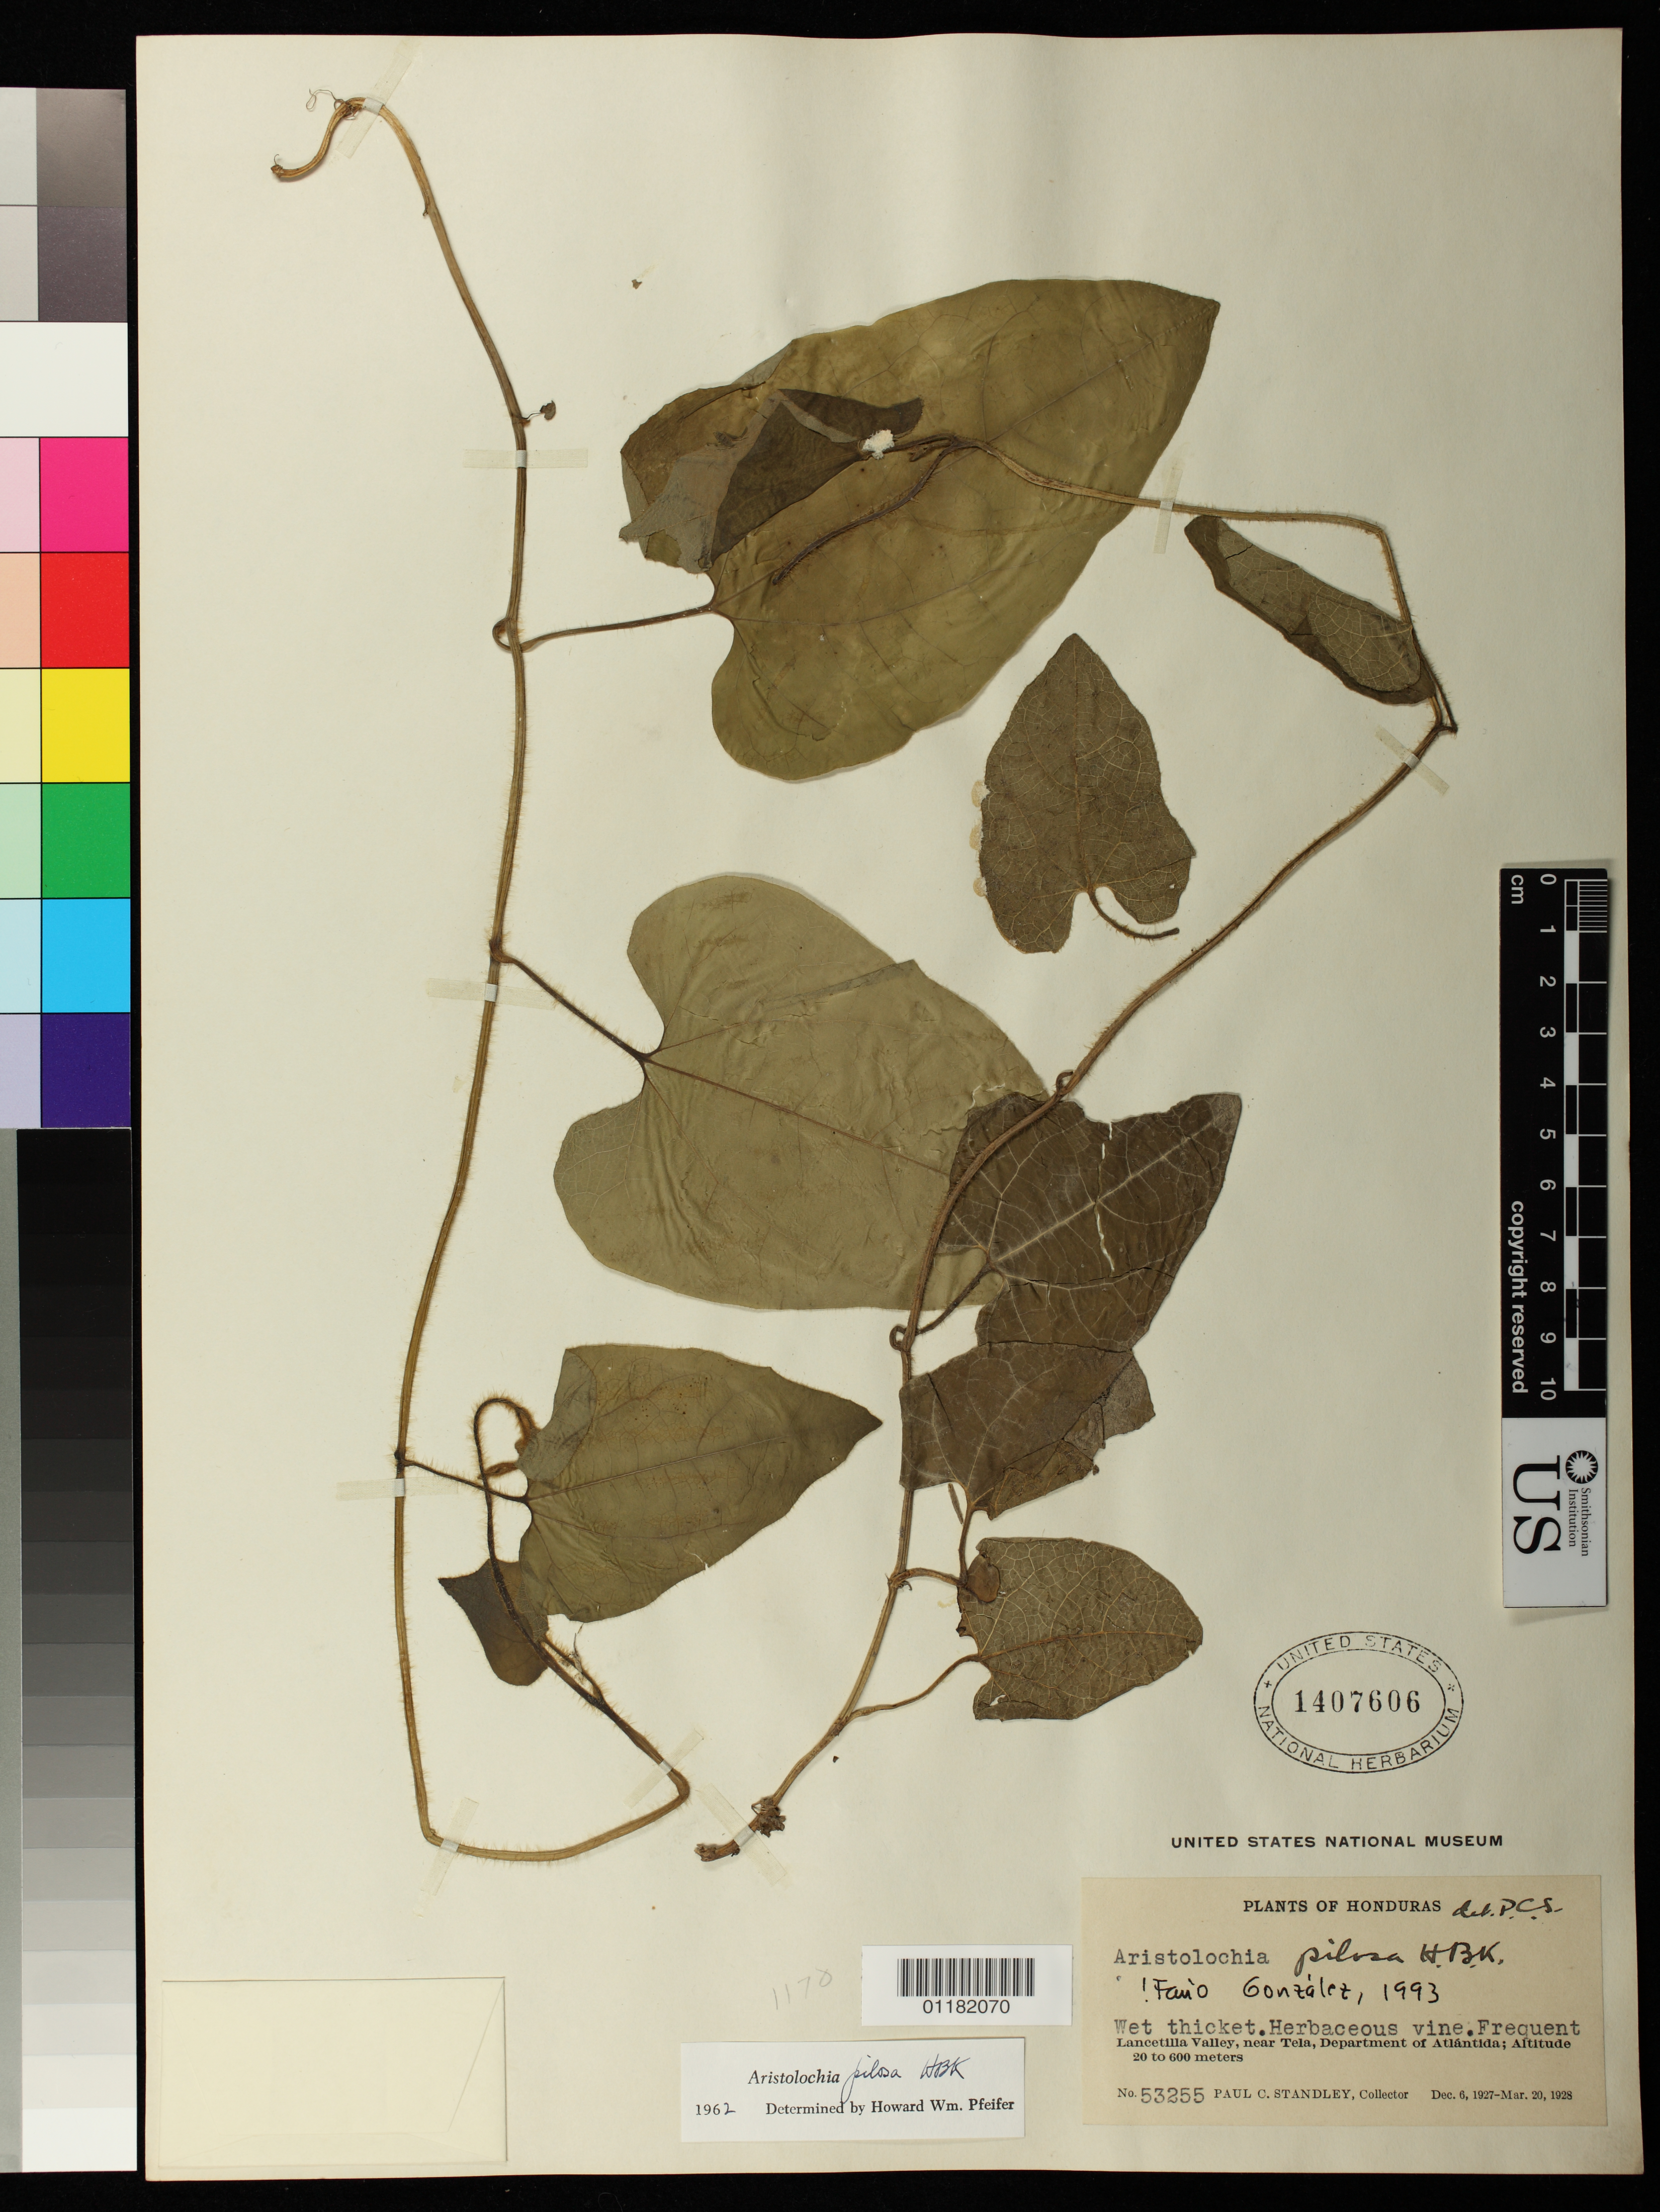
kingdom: Plantae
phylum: Tracheophyta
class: Magnoliopsida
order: Piperales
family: Aristolochiaceae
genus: Aristolochia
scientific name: Aristolochia pilosa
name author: Kunth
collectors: P. C. Standley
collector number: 53255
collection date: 1927-12-06/1928-03-20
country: Honduras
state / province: Atlántida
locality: Lancetilla Valley, near Tela.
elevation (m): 20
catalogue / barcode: US 1407606